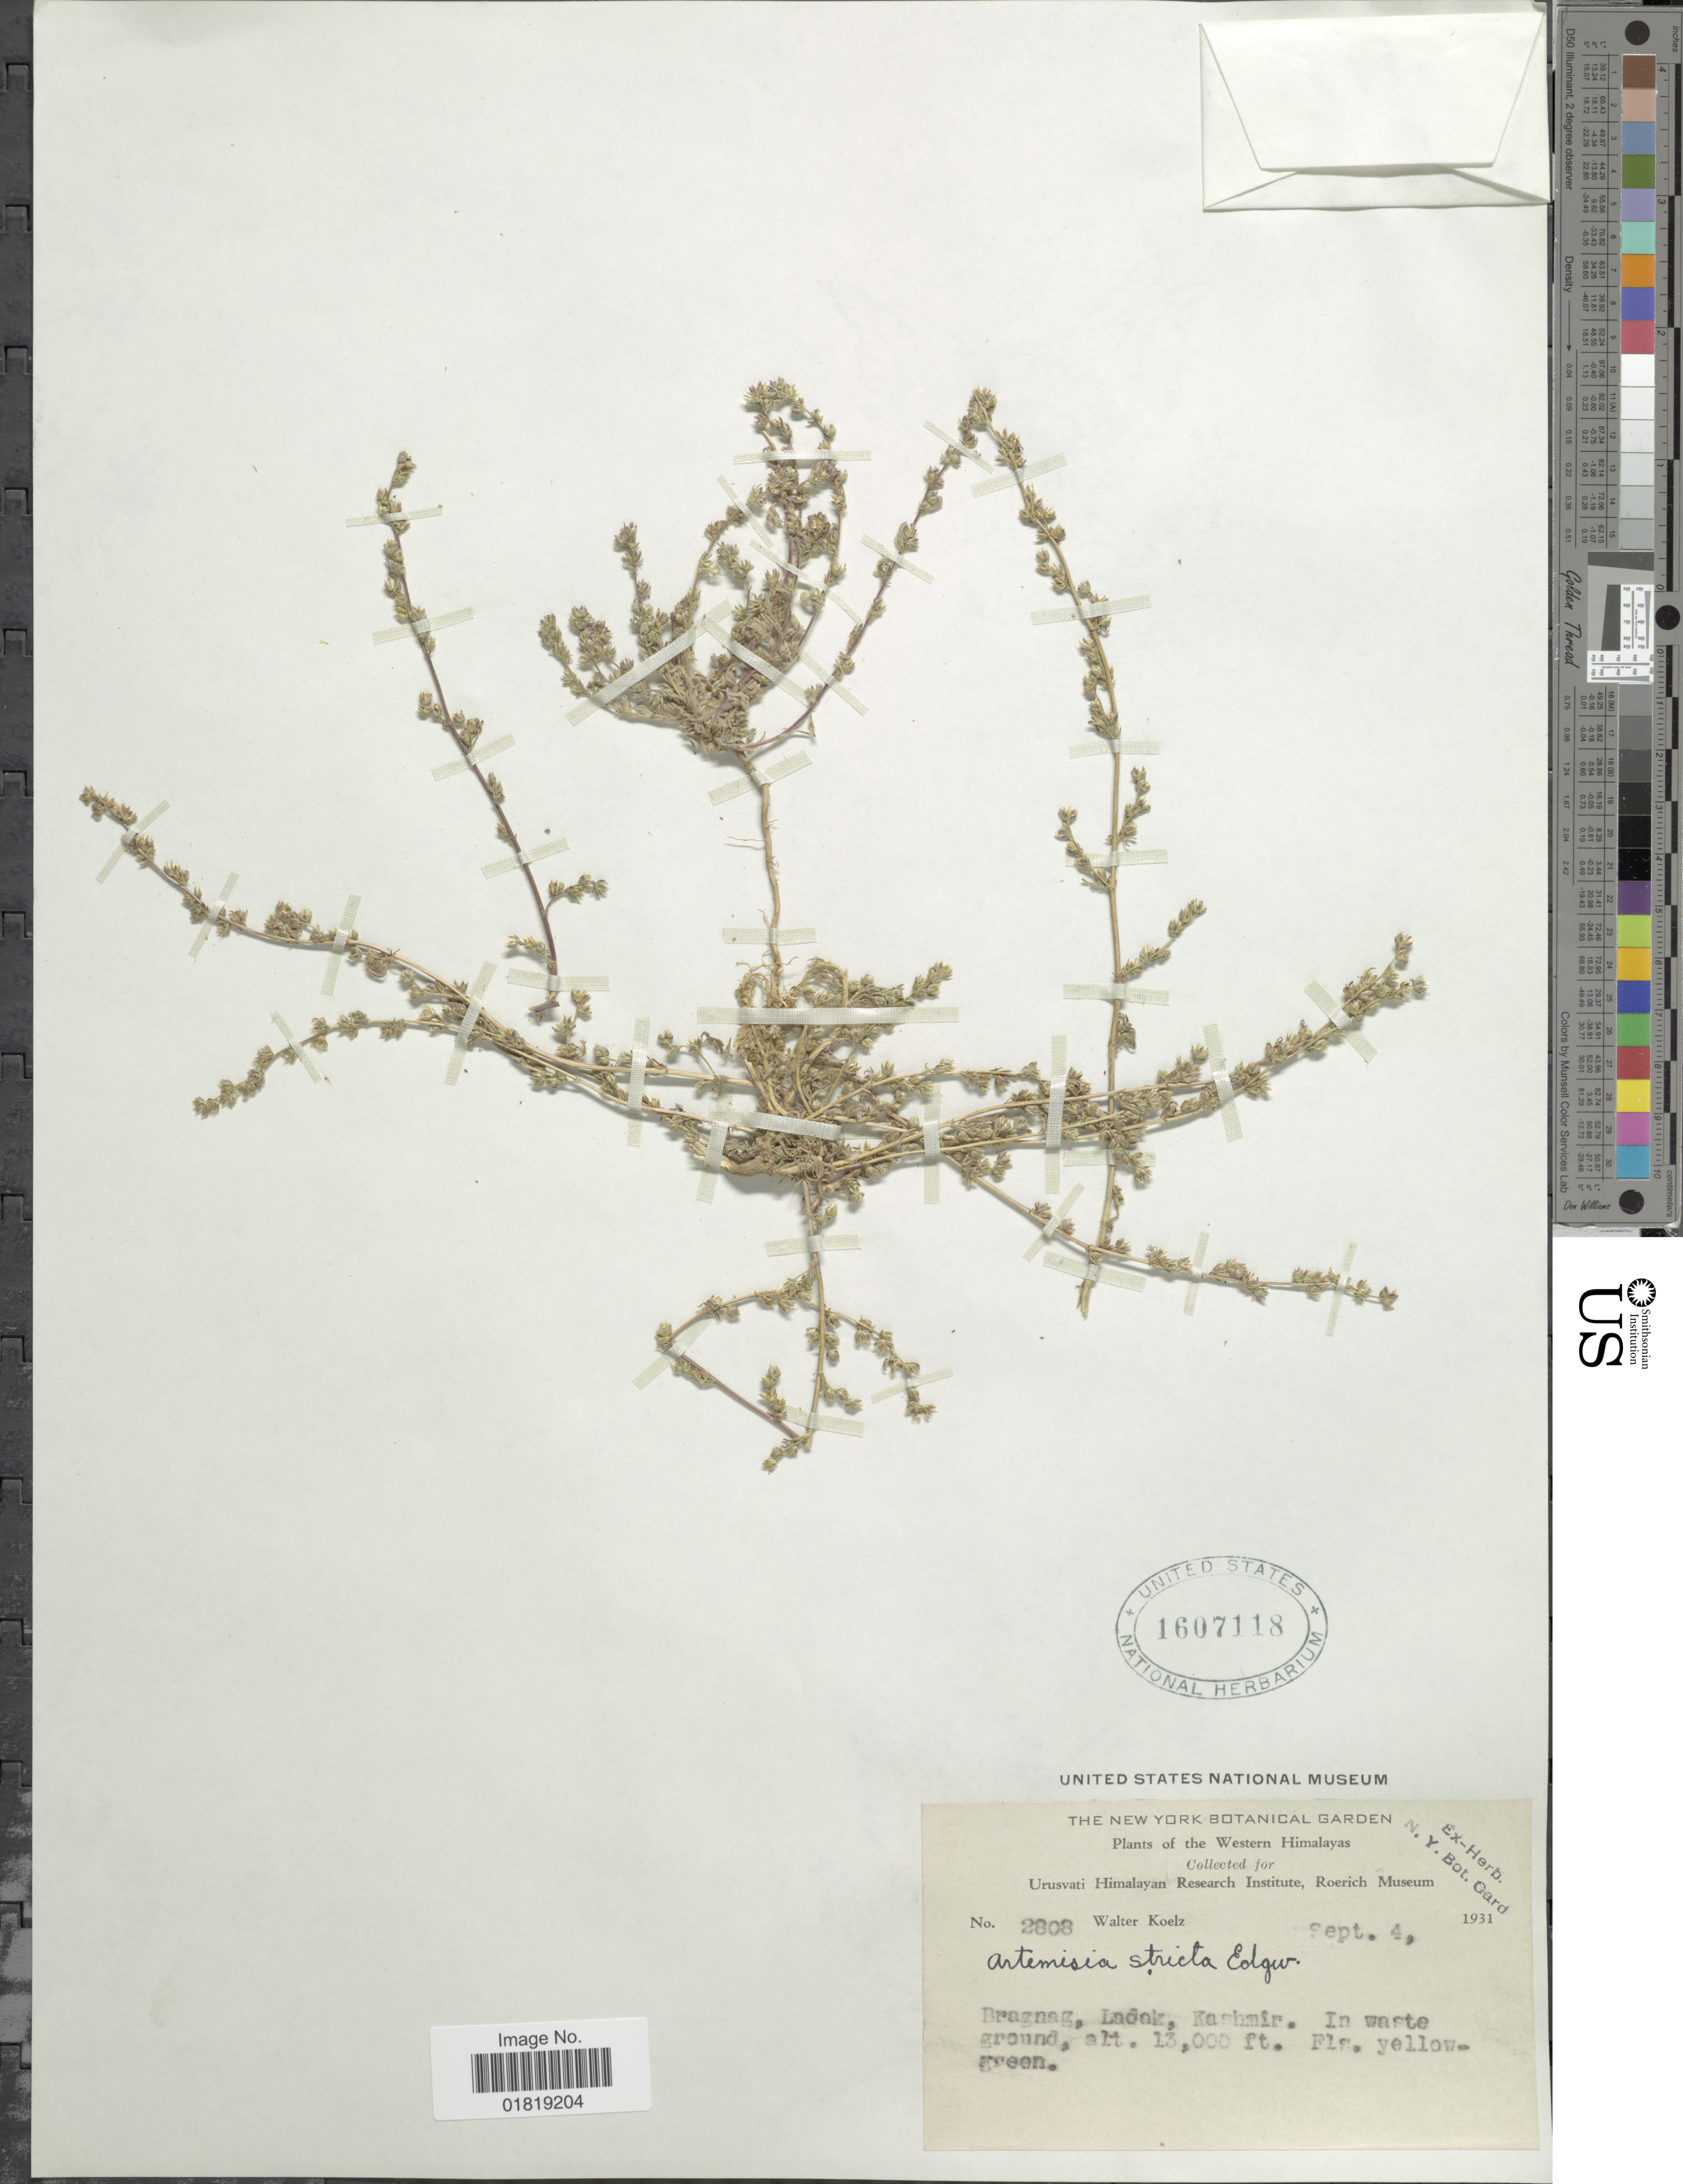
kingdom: Plantae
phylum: Tracheophyta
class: Magnoliopsida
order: Asterales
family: Asteraceae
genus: Artemisia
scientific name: Artemisia stricta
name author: Edgew.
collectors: W. N. Koelz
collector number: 2808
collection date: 1931-09-04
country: India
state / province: Ladakh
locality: Western Himalayas, Bragnag, Ladak, Kashmir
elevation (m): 3962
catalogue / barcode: US 1607118